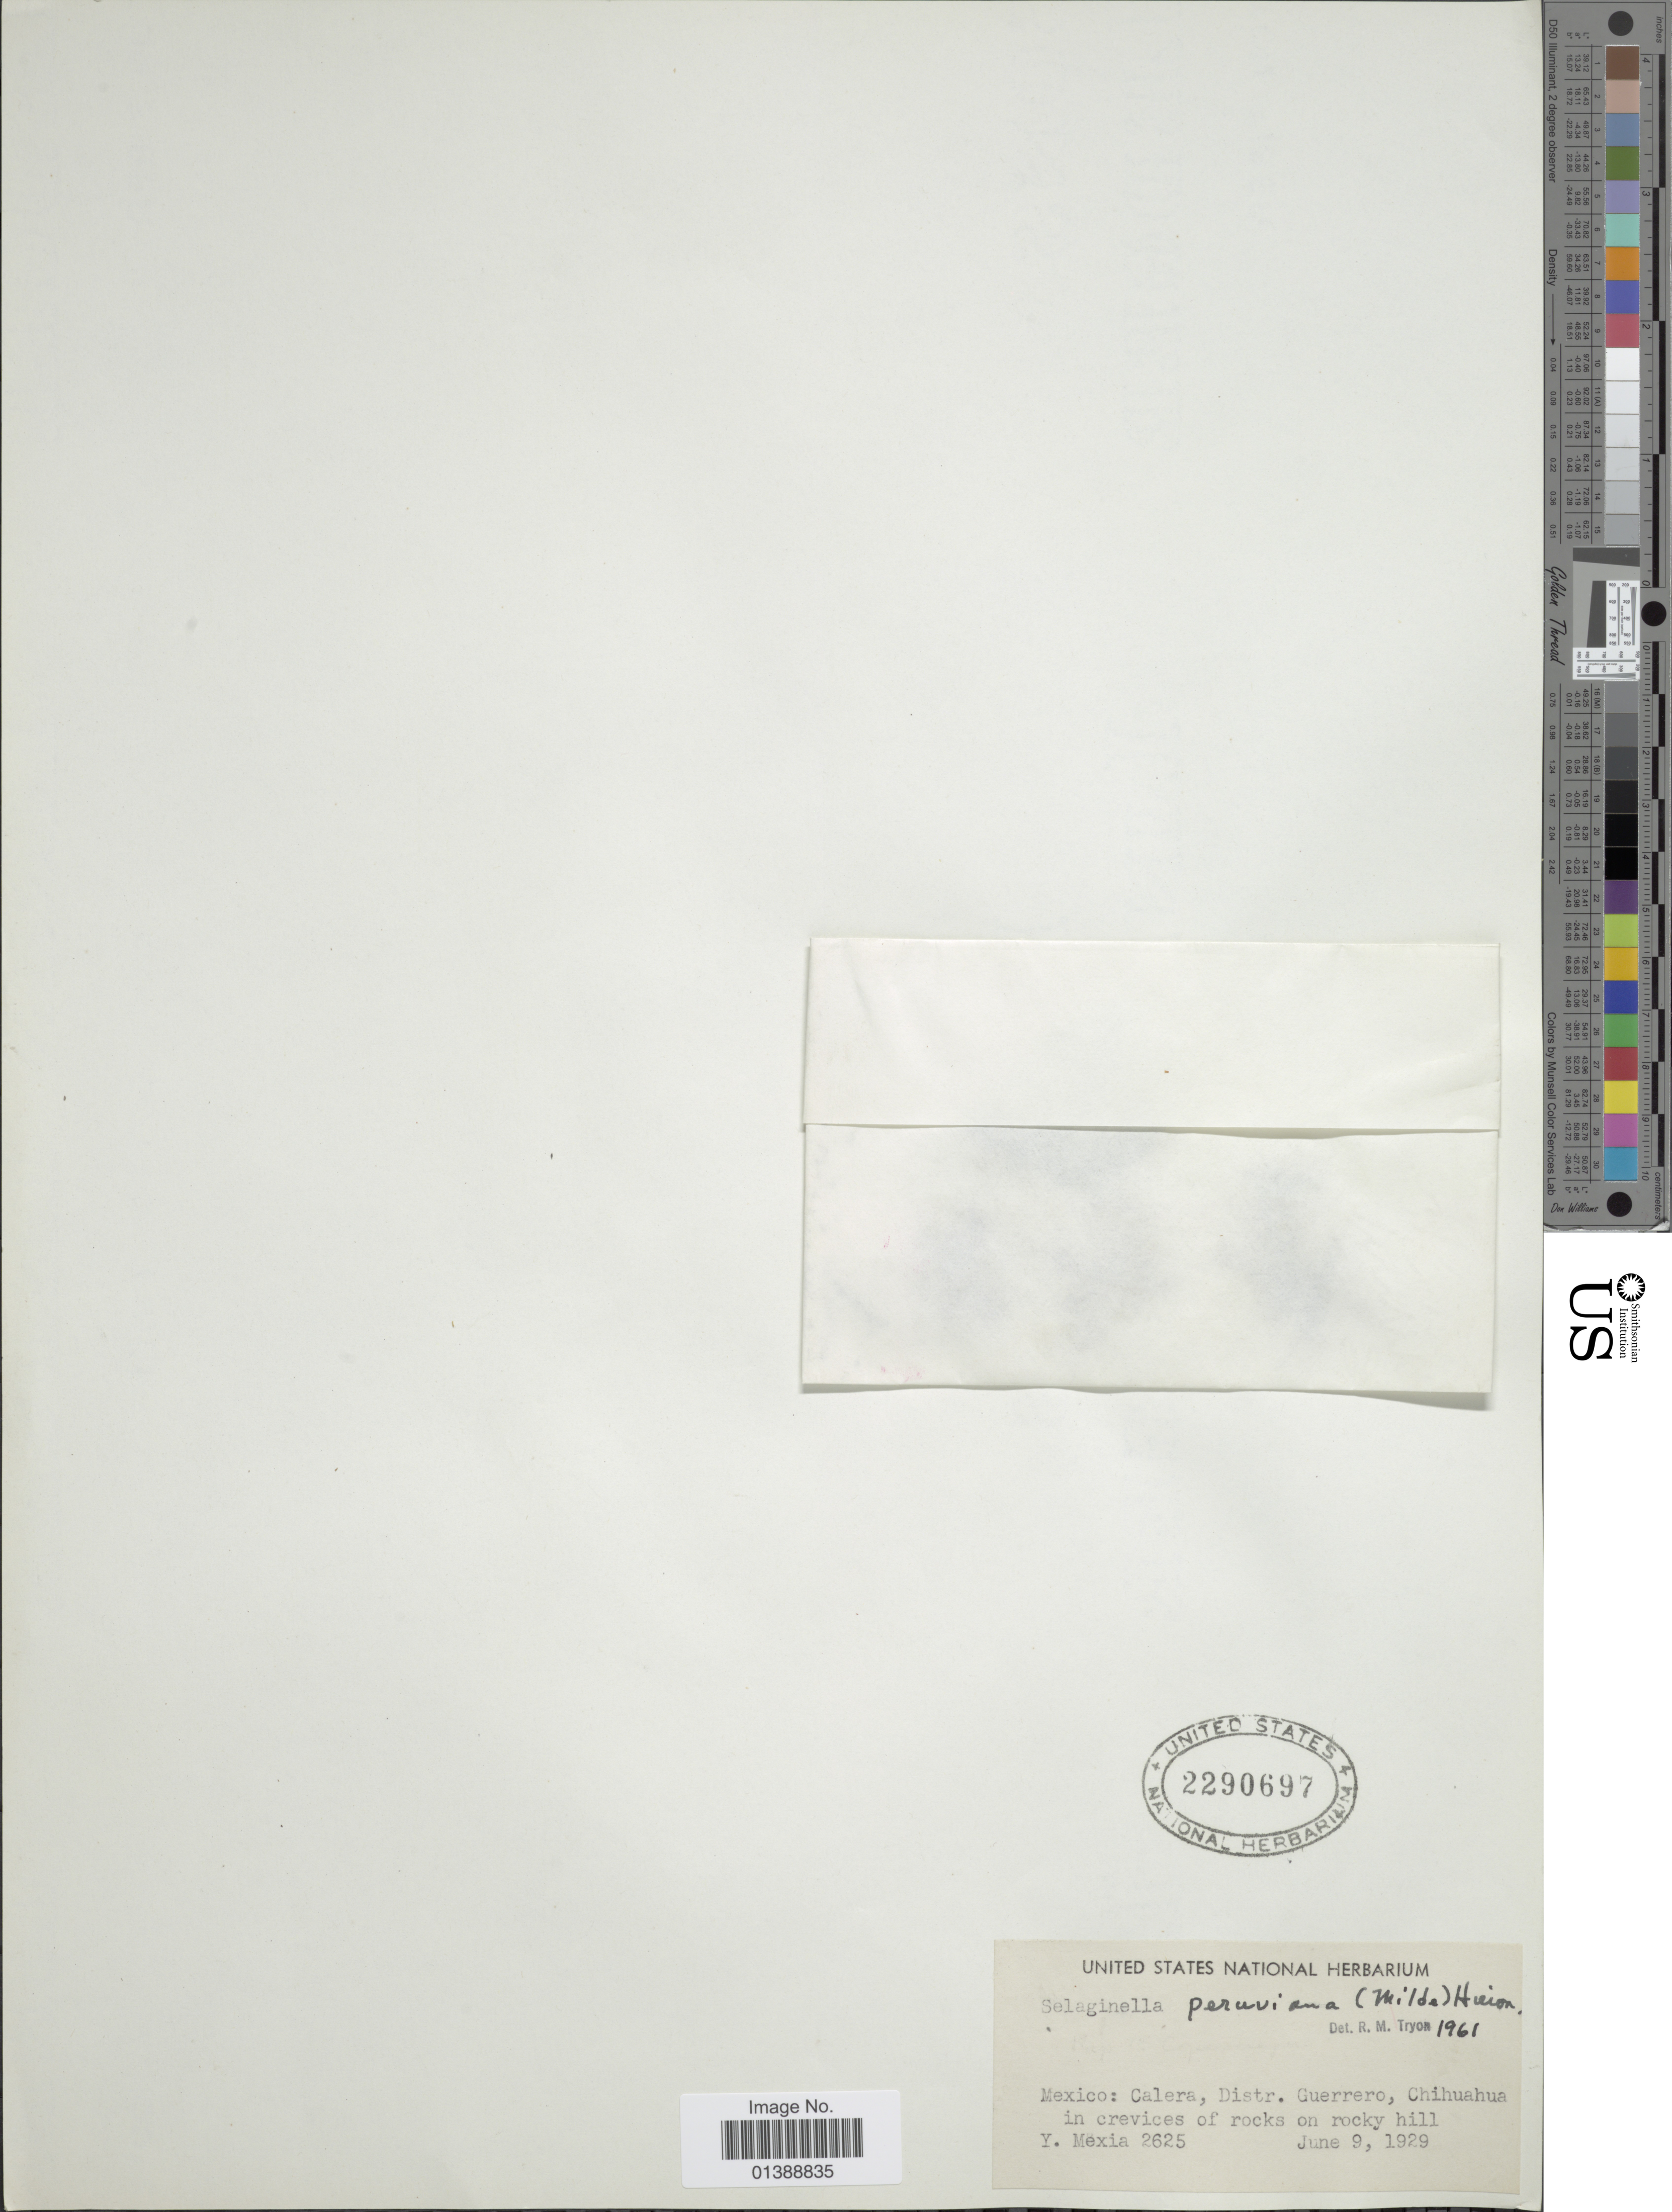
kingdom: Plantae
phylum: Tracheophyta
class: Lycopodiopsida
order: Selaginellales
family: Selaginellaceae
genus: Selaginella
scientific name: Selaginella peruviana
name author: (Milde) Hieron.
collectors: Y. Mexia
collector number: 2625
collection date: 1929-06-09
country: Mexico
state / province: Chihuahua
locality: Calera, Distr. Guerrero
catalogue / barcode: US 2290697